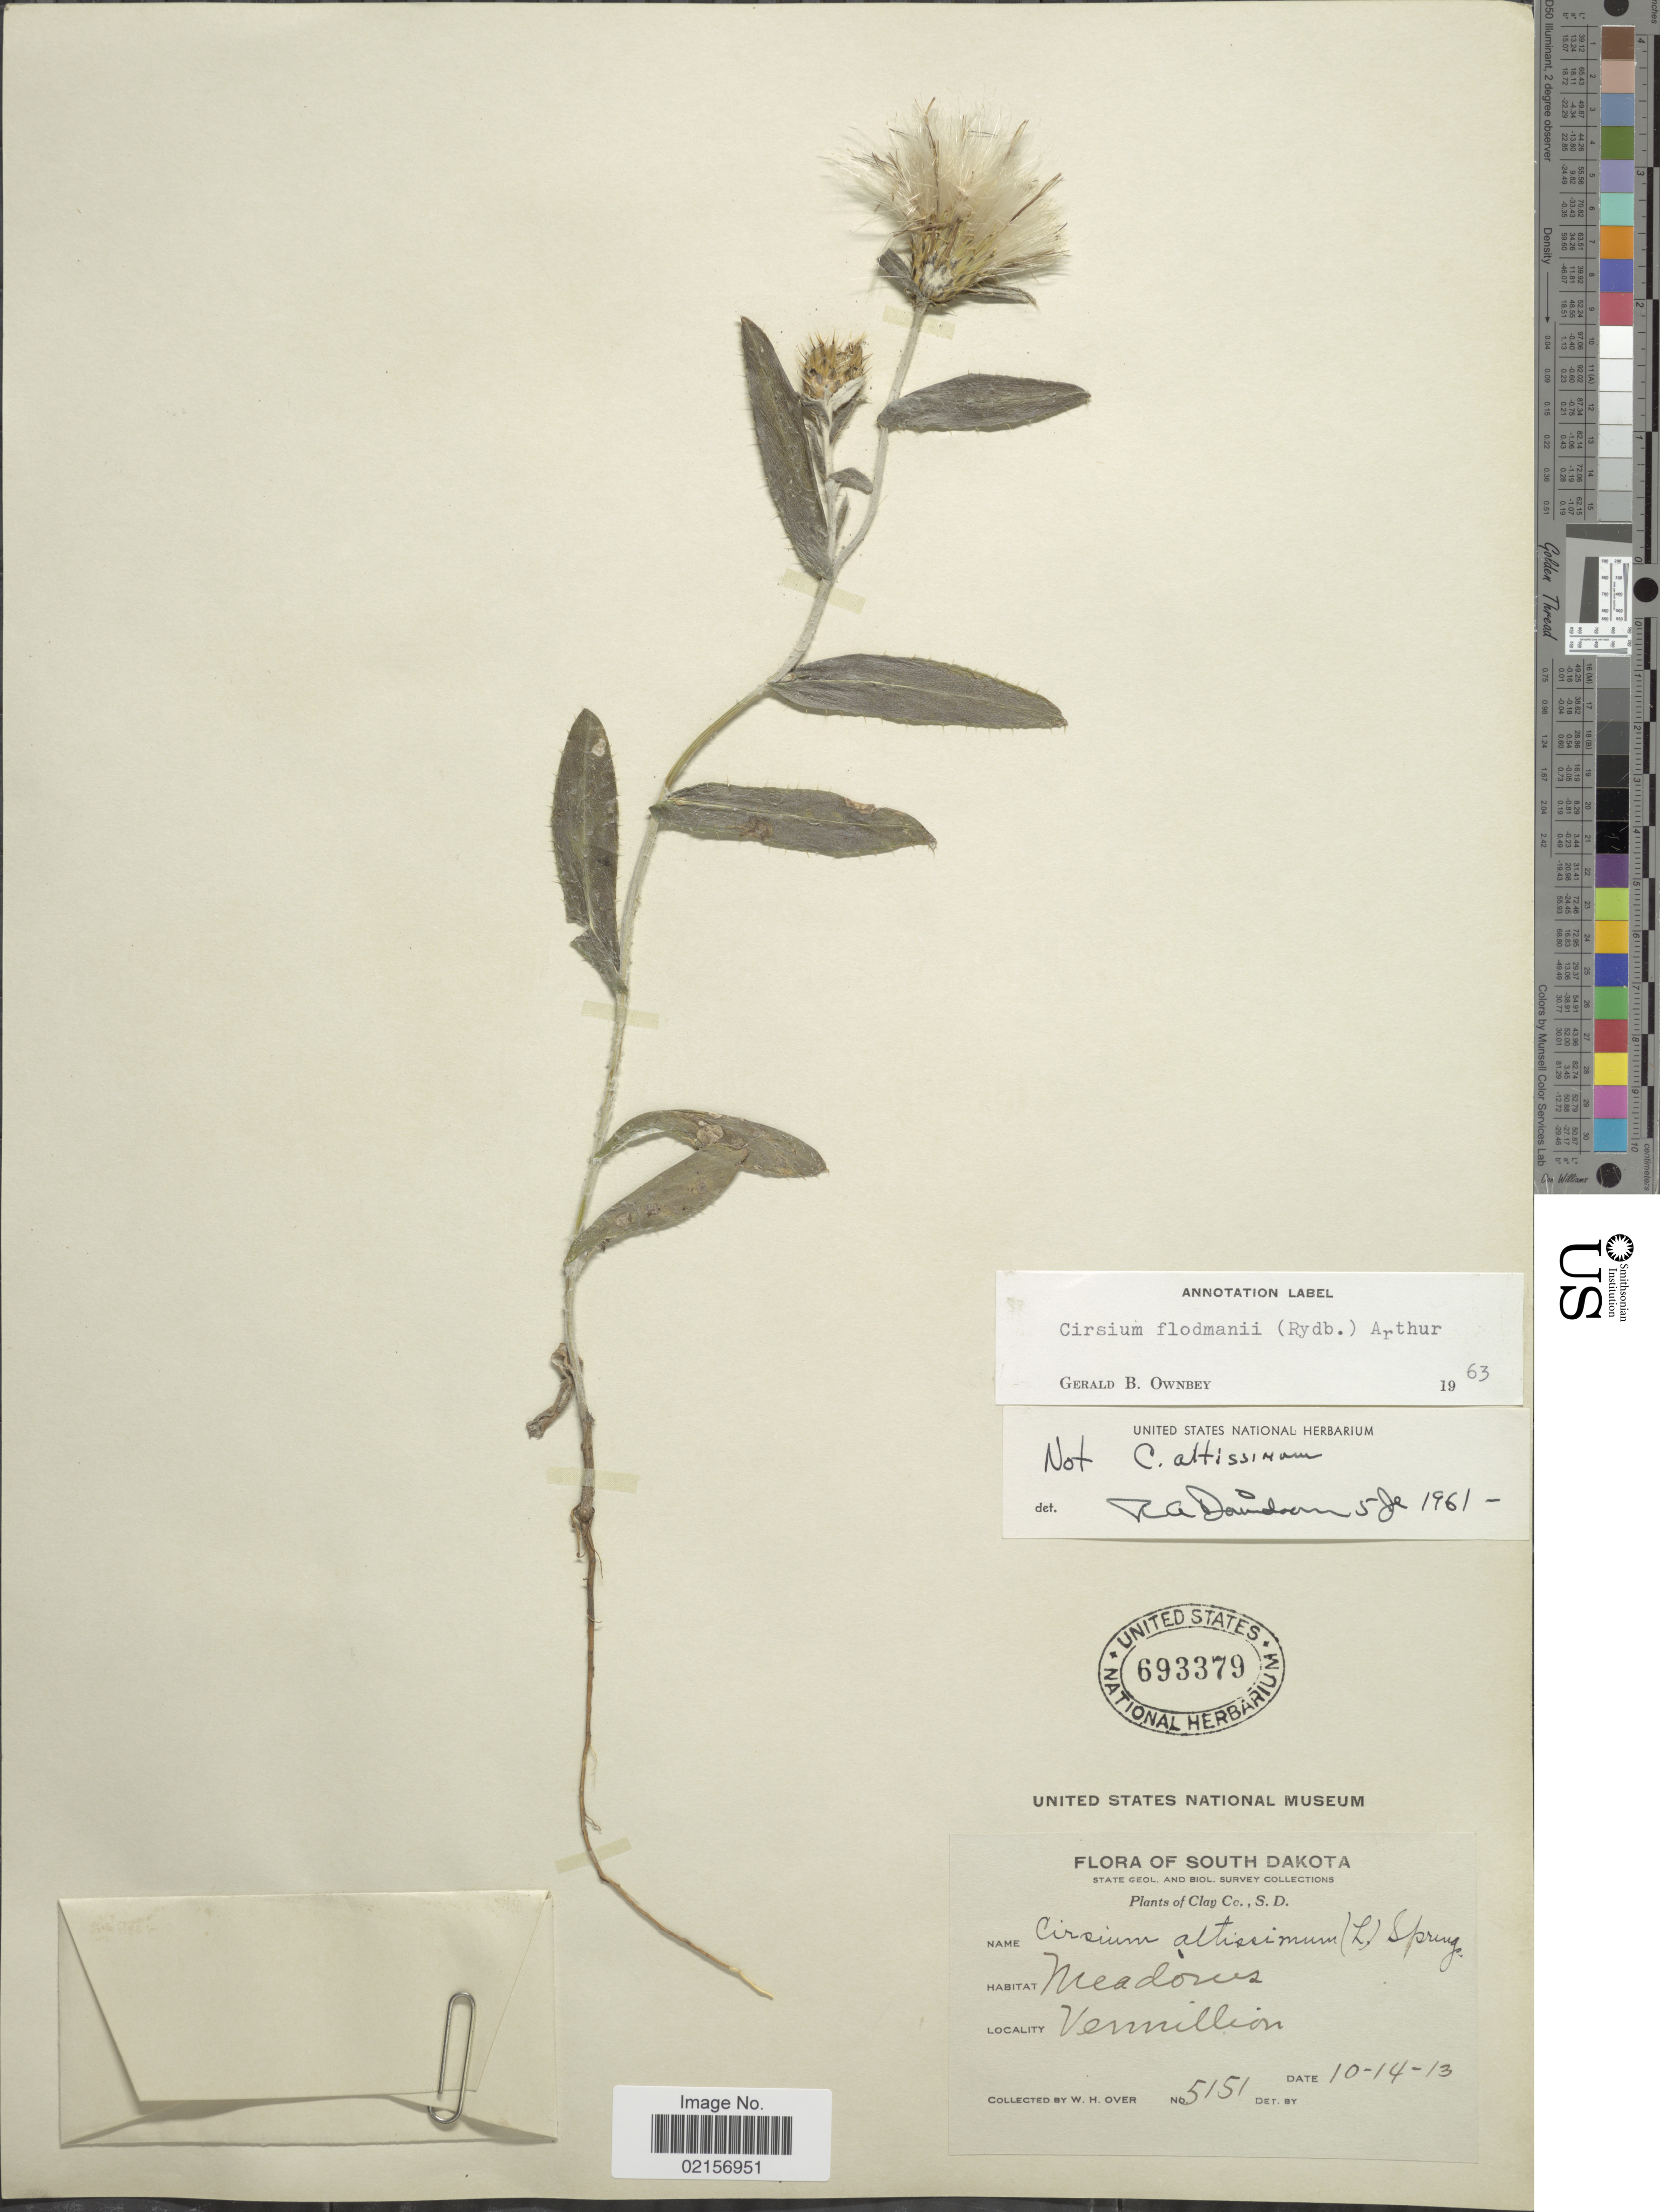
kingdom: Plantae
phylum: Tracheophyta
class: Magnoliopsida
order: Asterales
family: Asteraceae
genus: Cirsium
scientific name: Cirsium flodmanii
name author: (Rydb.) Arthur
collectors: W. Over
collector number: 5151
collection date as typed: Transcribed d/m/y: 14/10/13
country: United States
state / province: South Dakota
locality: Meadows, Vermillion, Clay Co.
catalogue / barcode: US 693379